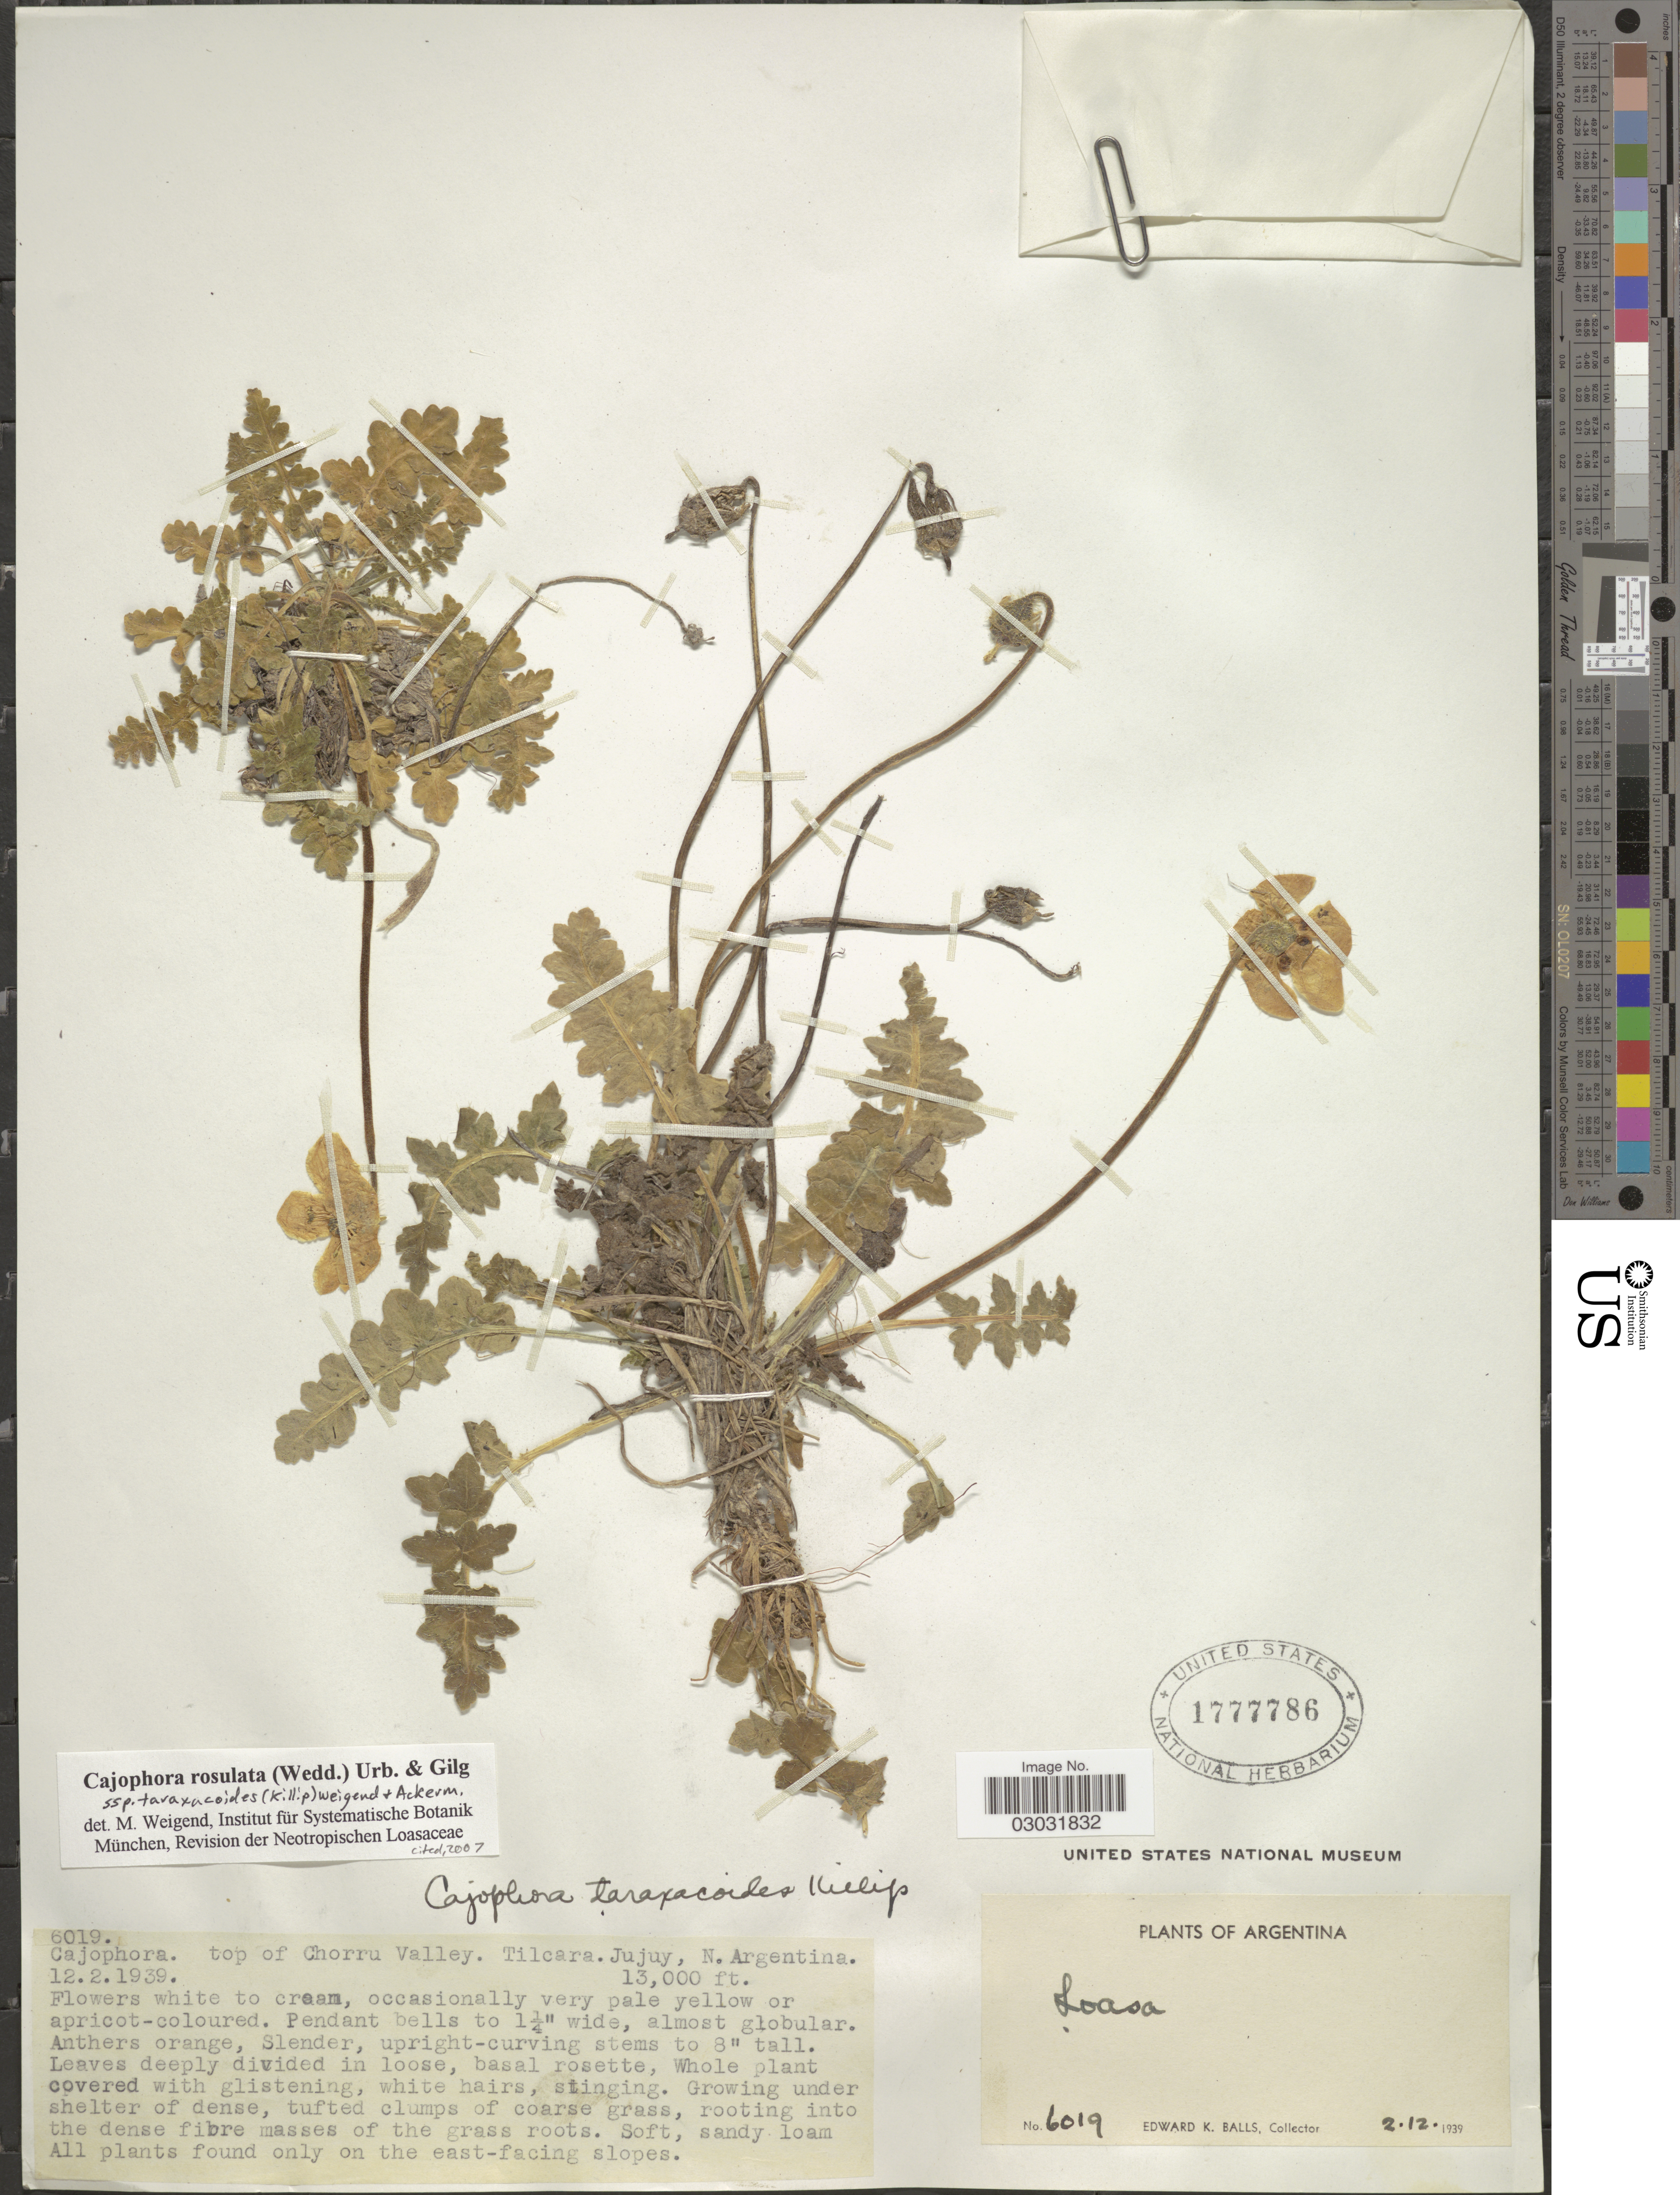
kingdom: Plantae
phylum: Tracheophyta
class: Magnoliopsida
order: Cornales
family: Loasaceae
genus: Caiophora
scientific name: Caiophora rosulata subsp. taraxacoides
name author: (Killip) Weigend & M. Ackermann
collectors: E. K. Balls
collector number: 6019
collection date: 1939-12-02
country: Argentina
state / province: Jujuy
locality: Top of Chorru Valley. Tilcara. N. Argentina.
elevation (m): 3962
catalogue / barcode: US 1777786